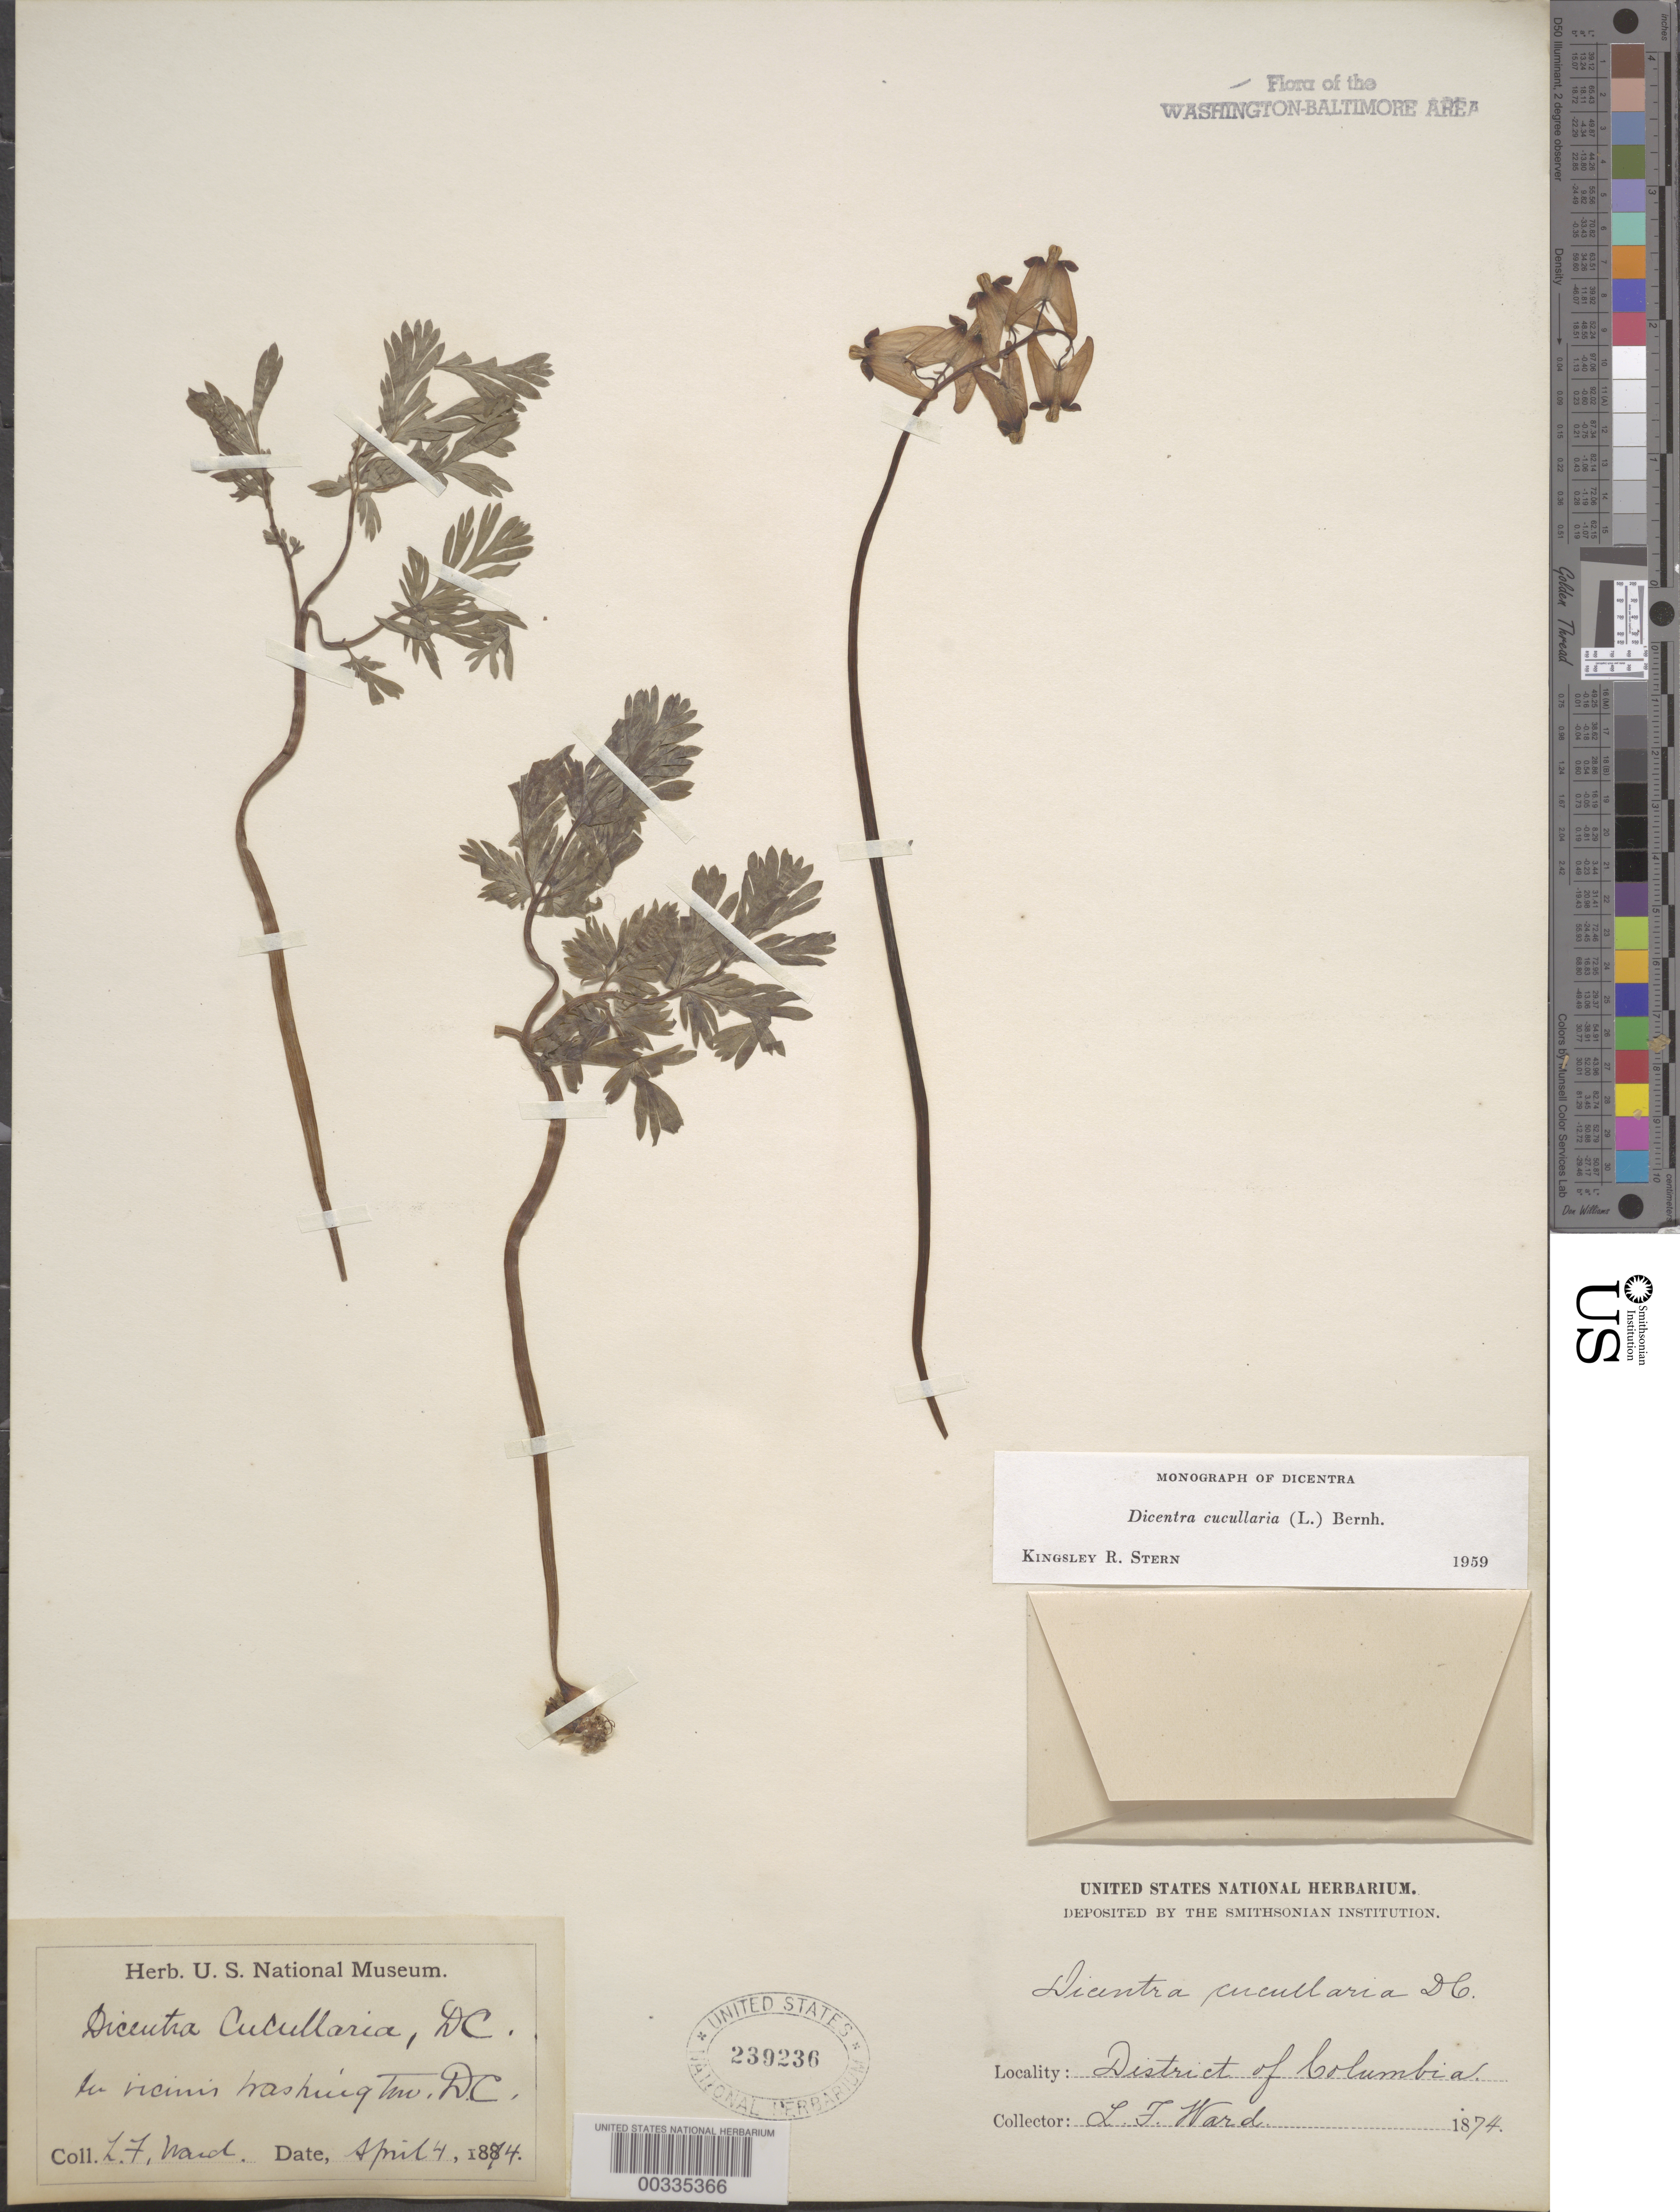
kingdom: Plantae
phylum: Tracheophyta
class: Magnoliopsida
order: Ranunculales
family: Papaveraceae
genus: Dicentra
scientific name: Dicentra cucullaria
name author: (L.) Bernh.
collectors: L. F. Ward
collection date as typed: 04 Apr 1884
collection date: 1884-04-04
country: United States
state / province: District of Columbia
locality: Washington DC area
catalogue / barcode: US 239236